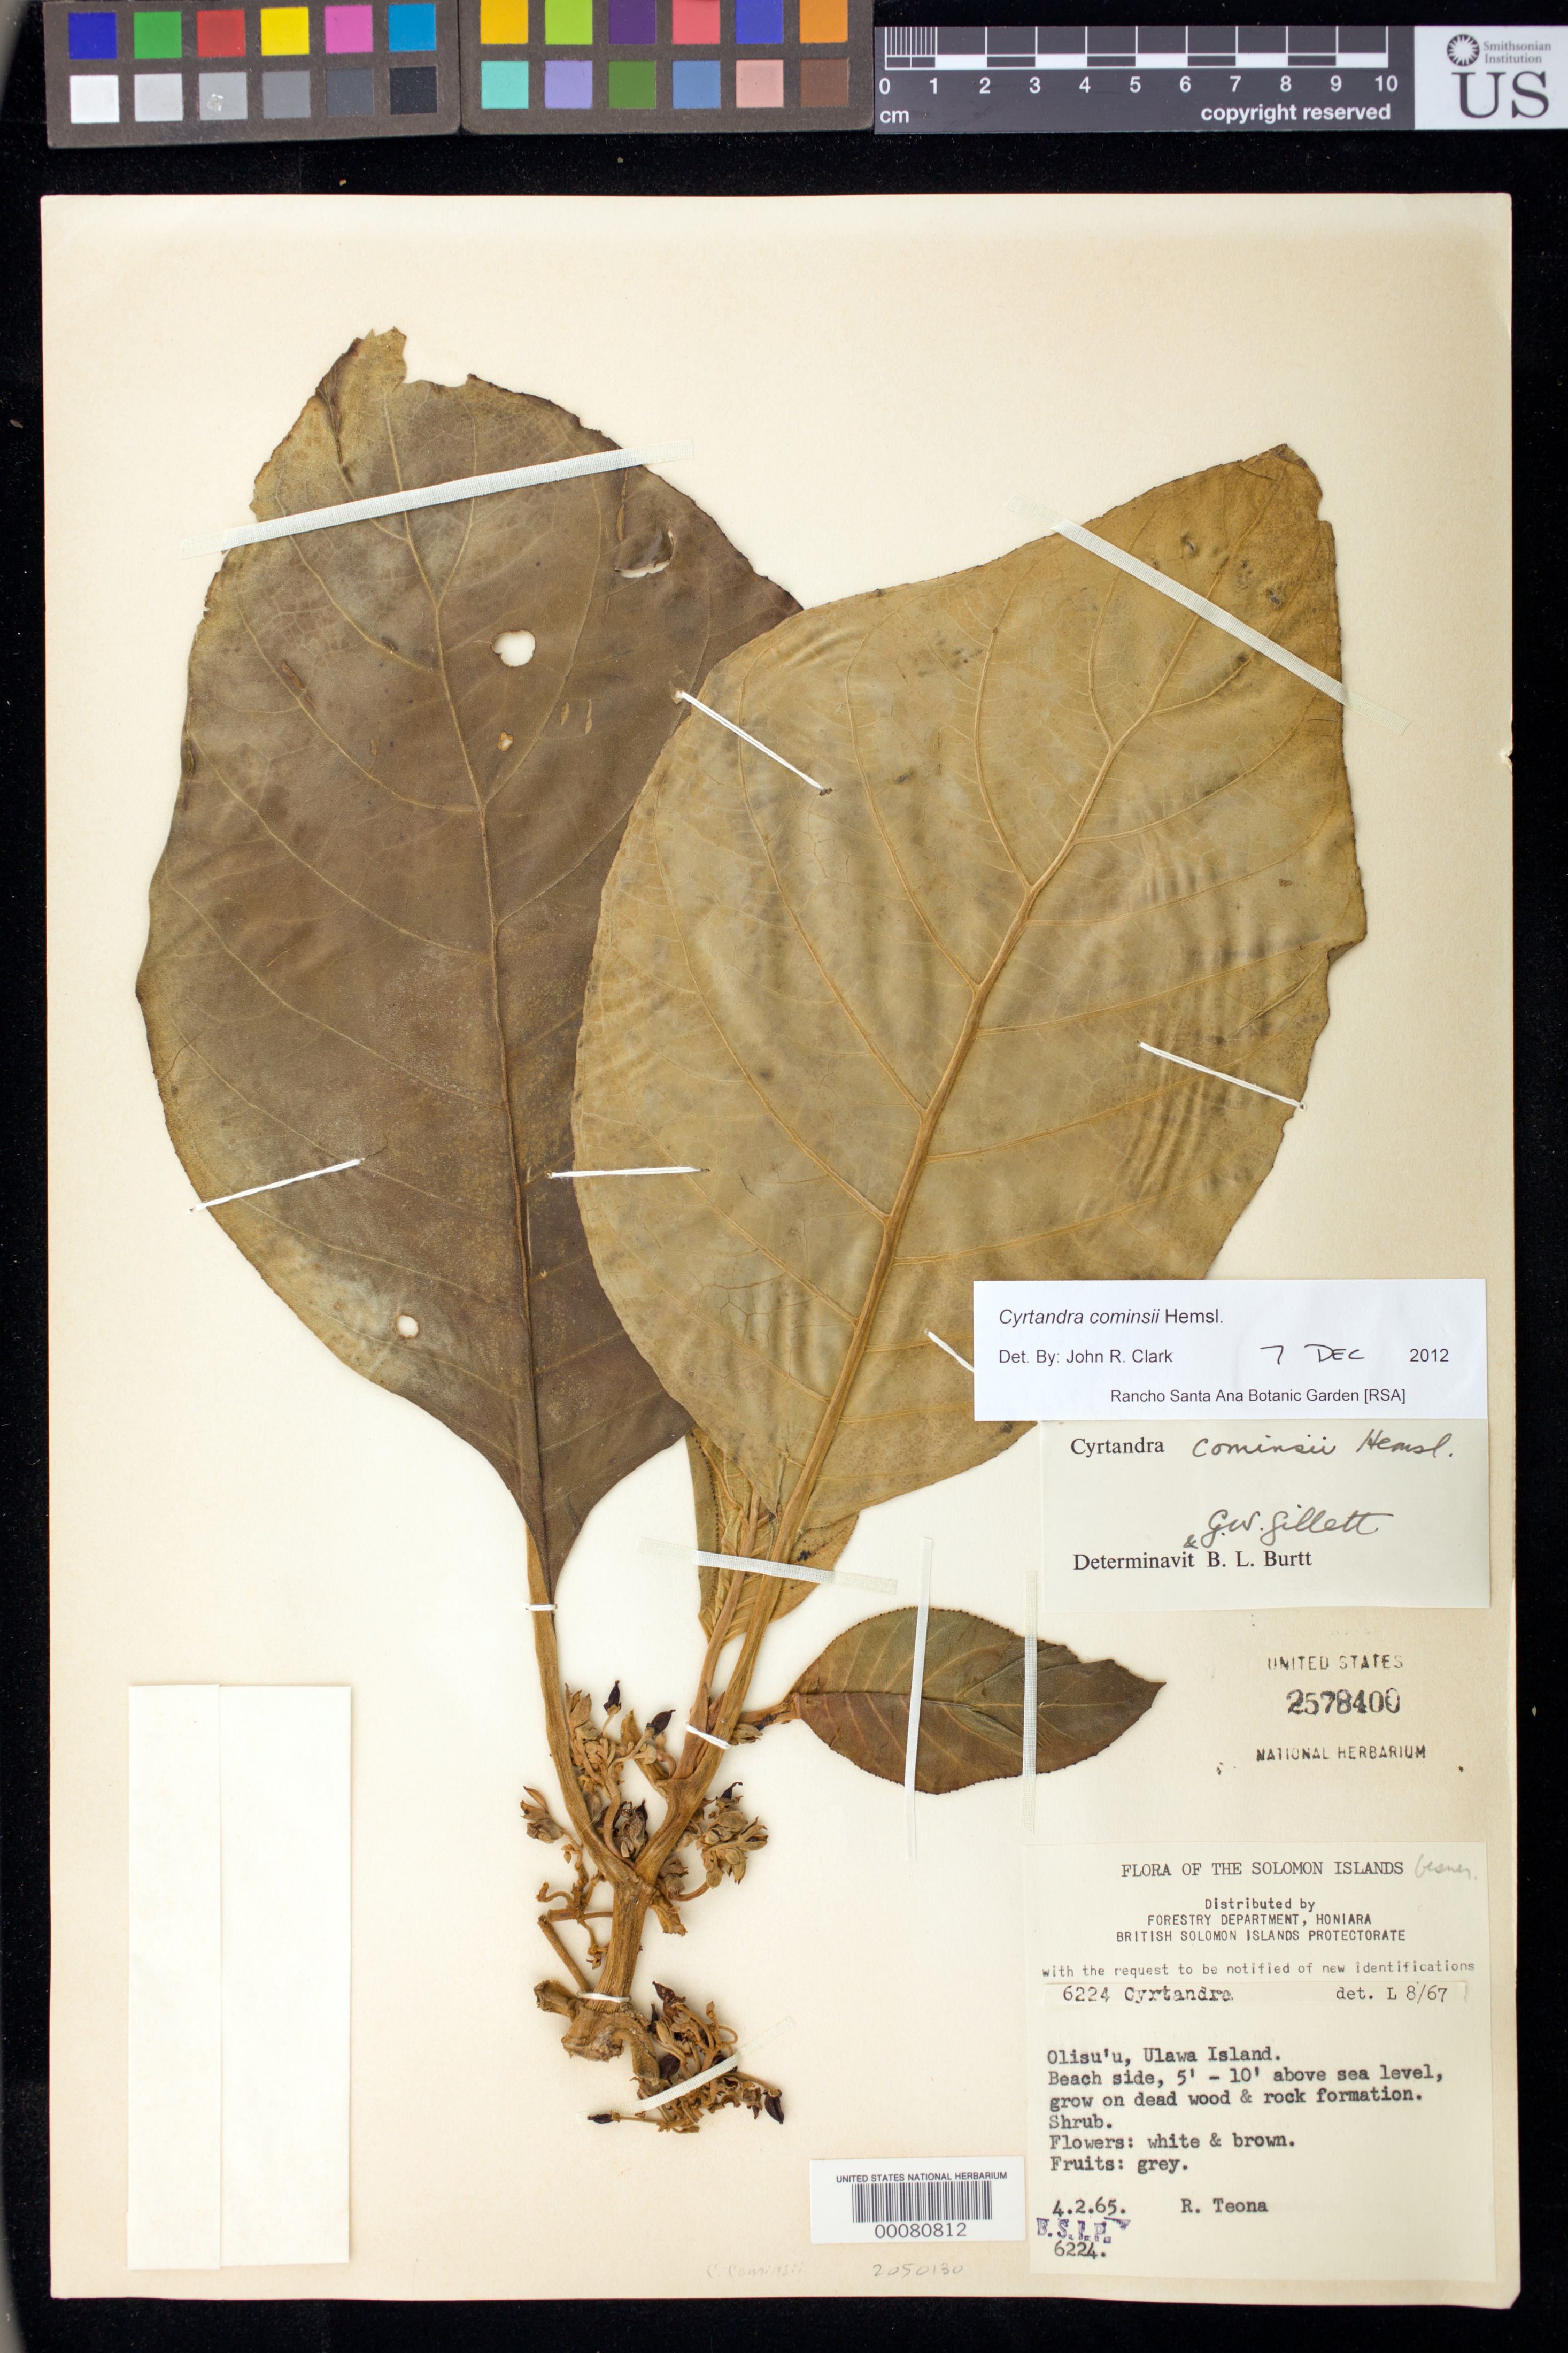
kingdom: Plantae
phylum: Tracheophyta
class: Magnoliopsida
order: Lamiales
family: Gesneriaceae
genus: Cyrtandra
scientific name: Cyrtandra cominsii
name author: Hemsl.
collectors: R. Teona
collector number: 6224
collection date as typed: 1965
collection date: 1965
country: Solomon Islands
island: Ulawa I.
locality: Olisu'u, Ulawa Island, beach side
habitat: Grow on dead wood & rock formation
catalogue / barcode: US 2578400